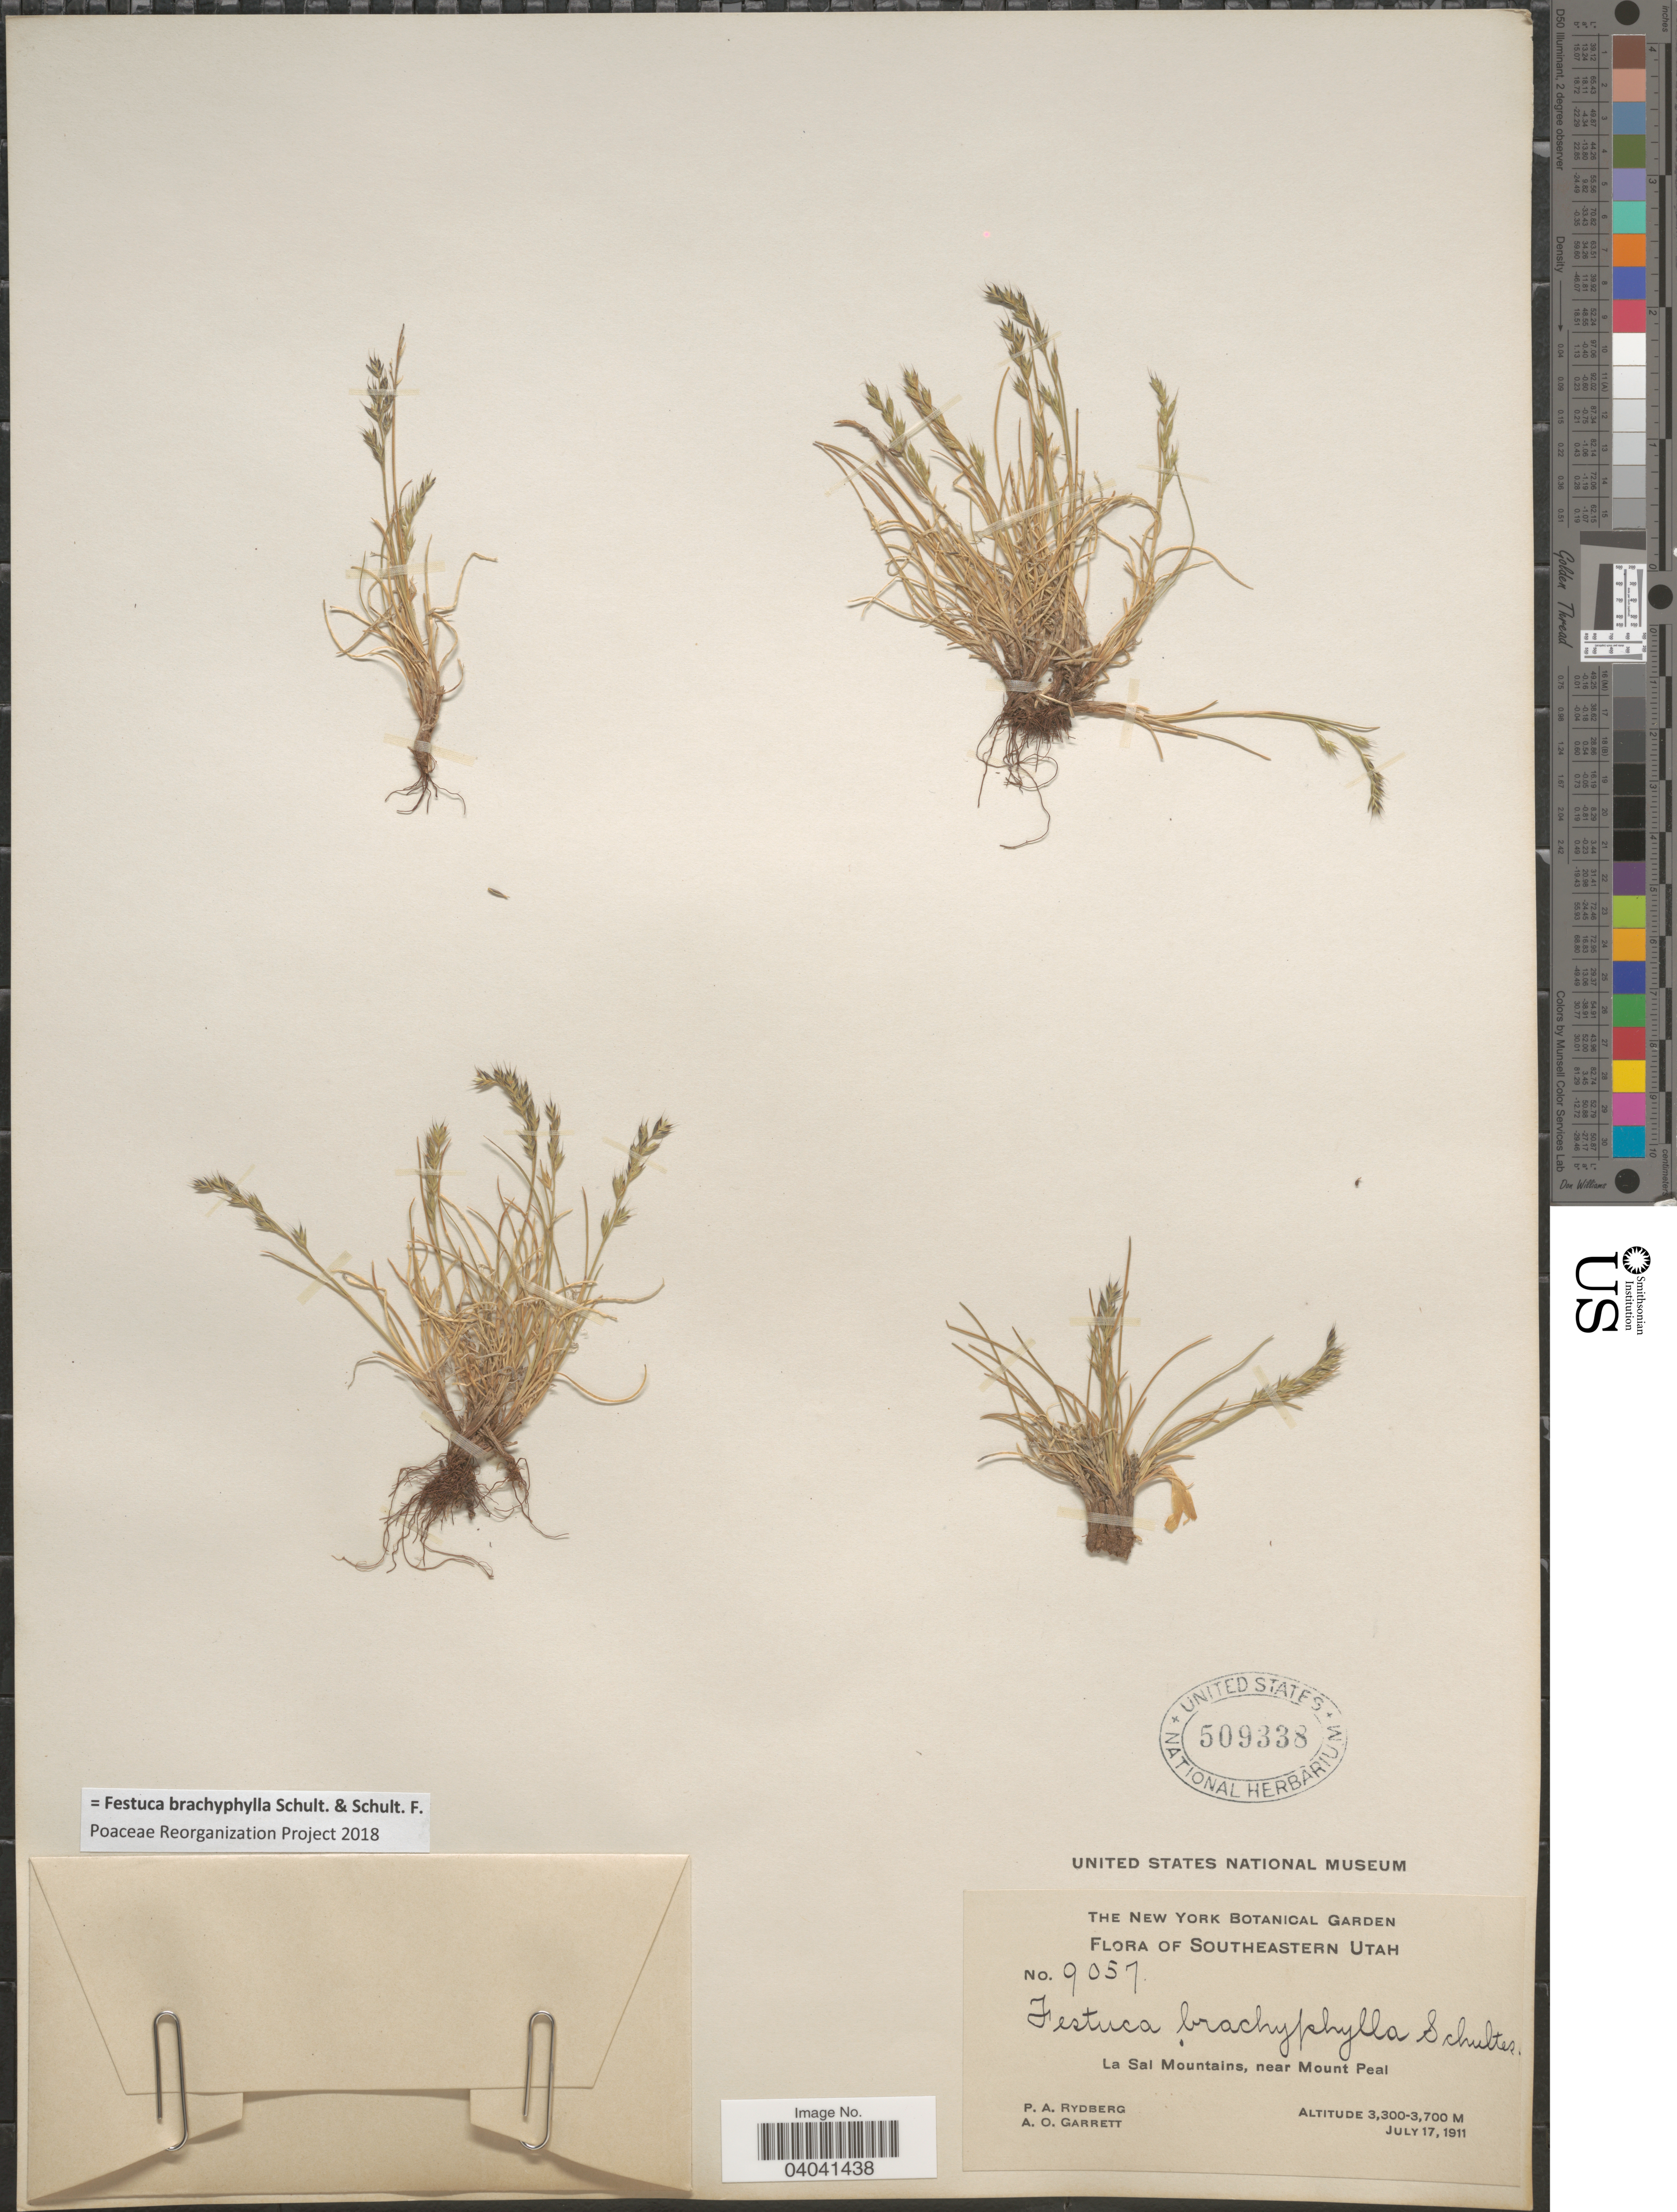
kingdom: Plantae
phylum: Tracheophyta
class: Liliopsida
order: Poales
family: Poaceae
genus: Festuca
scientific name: Festuca brachyphylla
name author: Schult. & Schult. f.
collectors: P. A. Rydberg & A. O. Garrett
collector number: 9057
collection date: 1911-07-17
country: United States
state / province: Utah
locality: Southeastern Utah. La Sal Mountains, near Mount Peal.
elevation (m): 3300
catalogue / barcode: US 509338